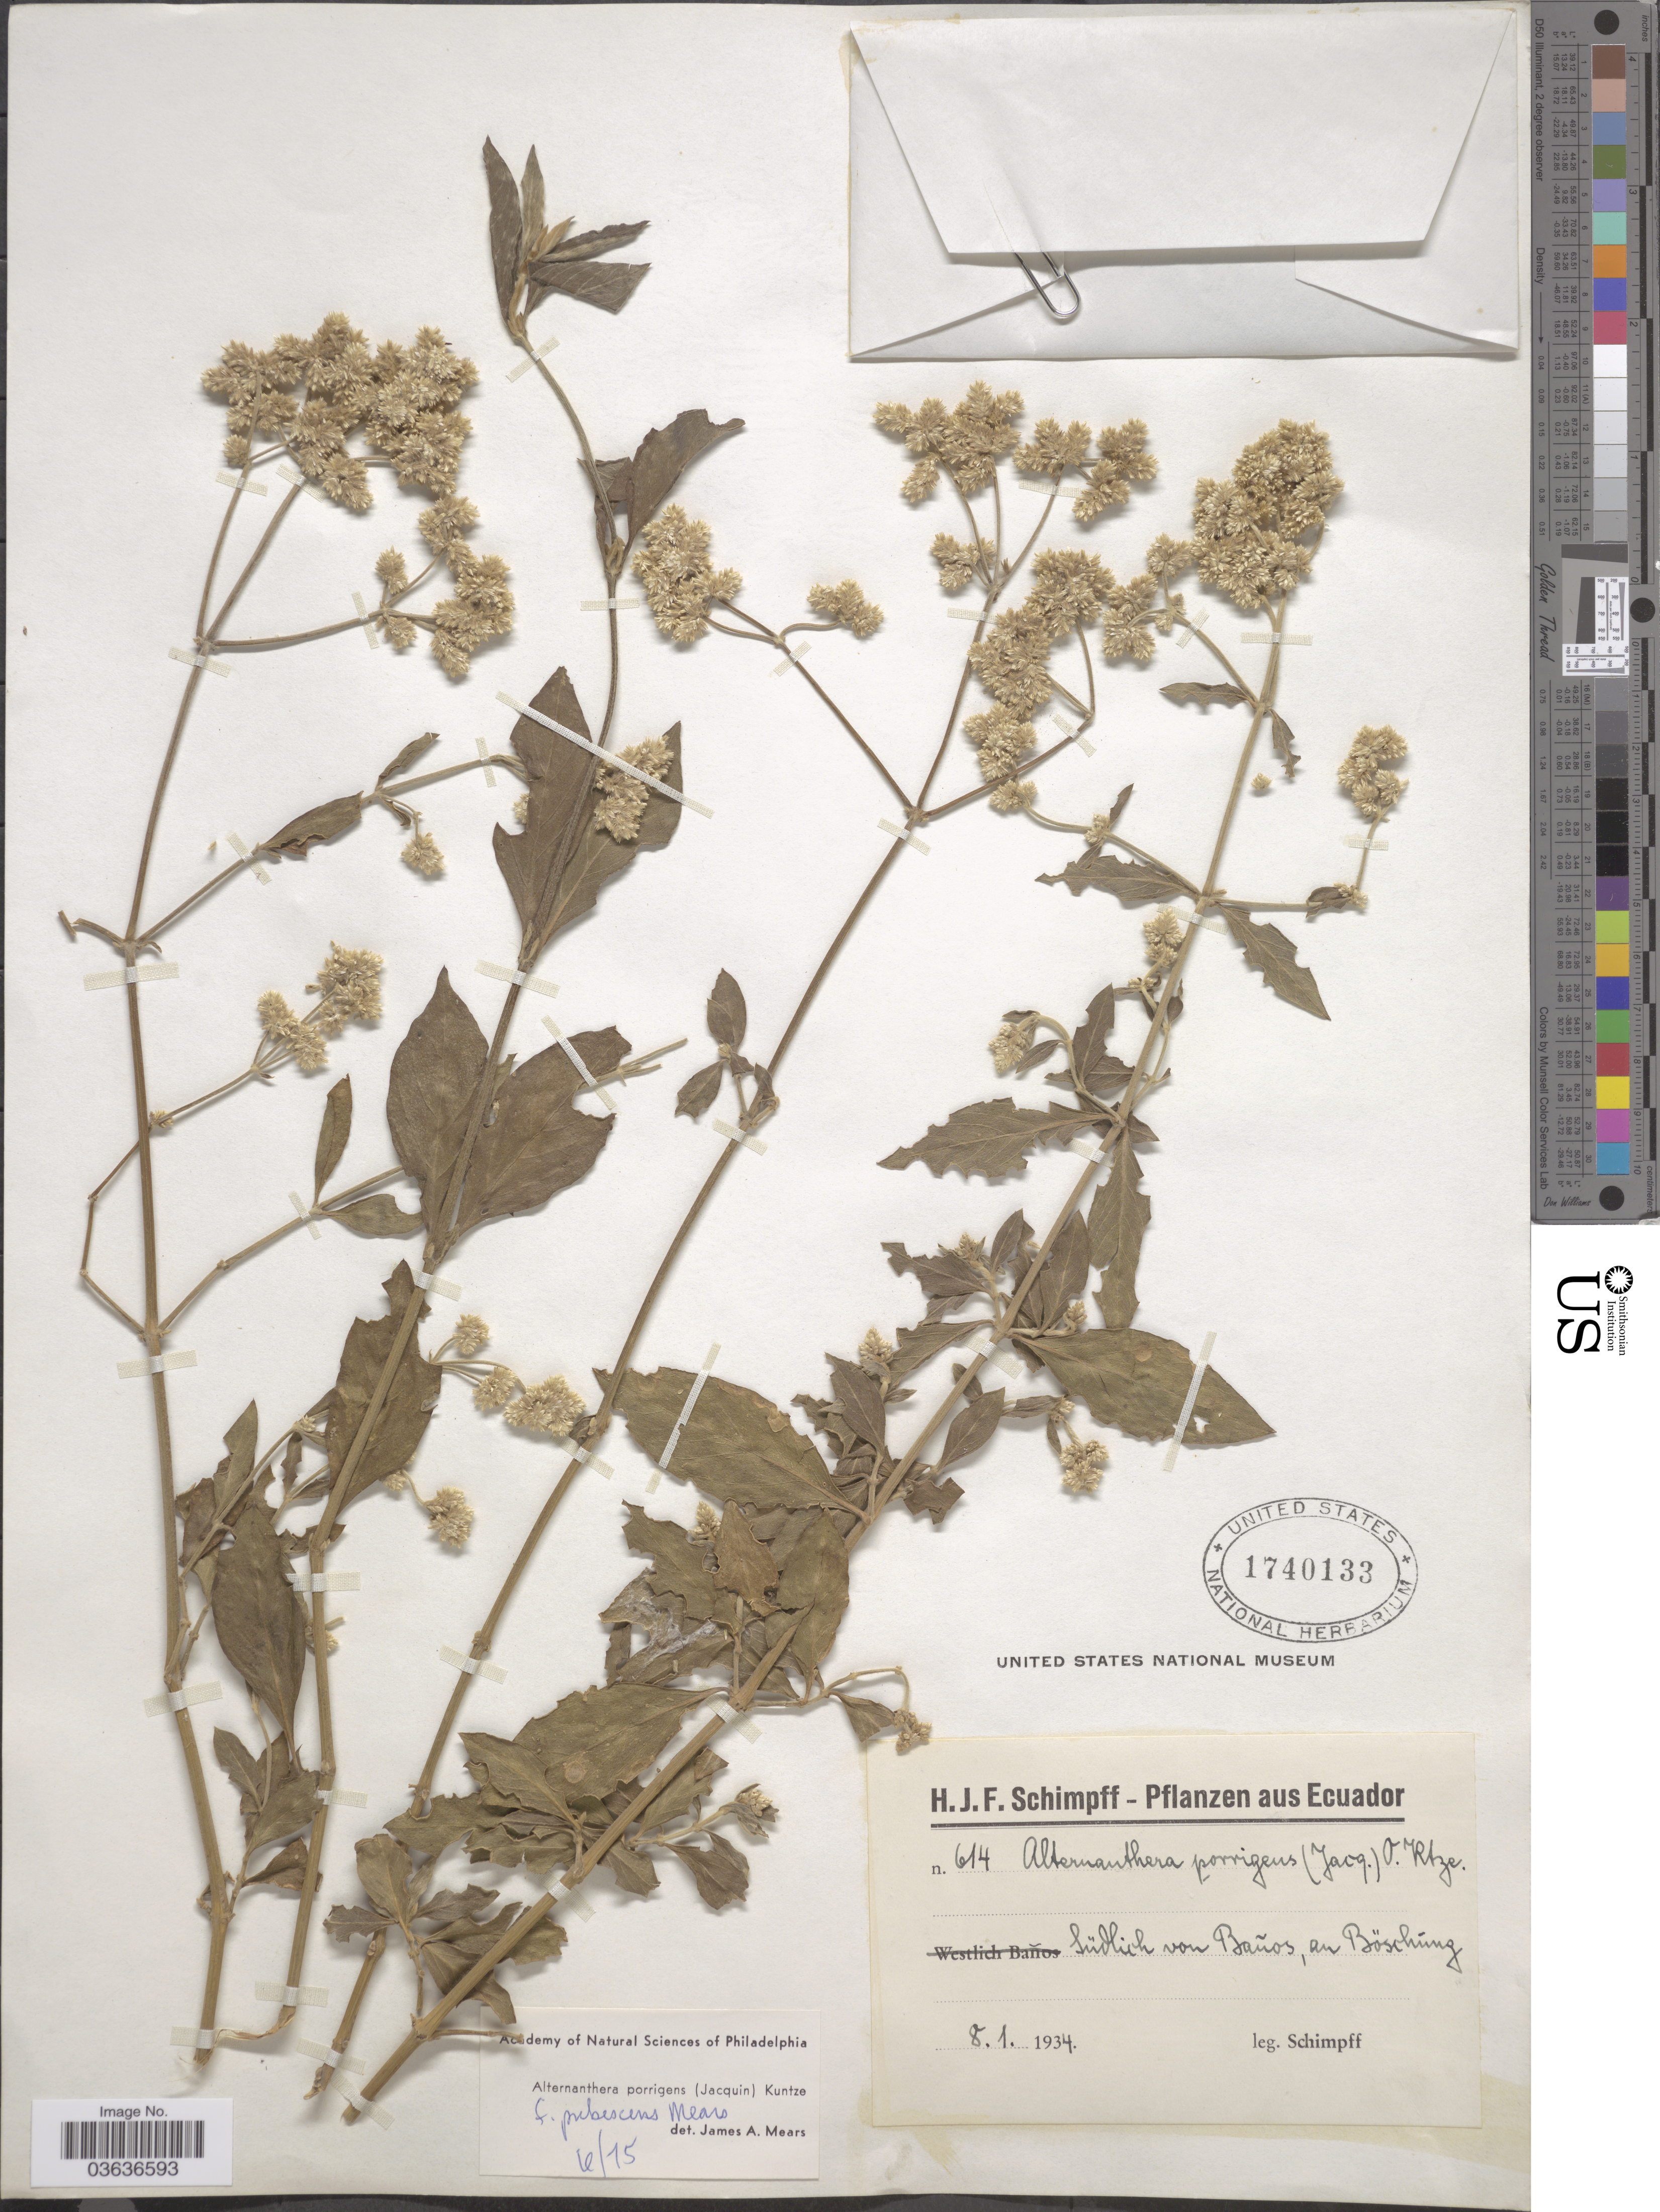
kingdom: Plantae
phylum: Tracheophyta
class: Magnoliopsida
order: Caryophyllales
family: Amaranthaceae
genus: Alternanthera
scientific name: Alternanthera porrigens f. pubescens Mears forma nov. ined.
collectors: H. Schimpff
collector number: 614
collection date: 1934-01-08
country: Ecuador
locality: Südlich von Baños, an Böschúng.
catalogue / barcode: US 1740133